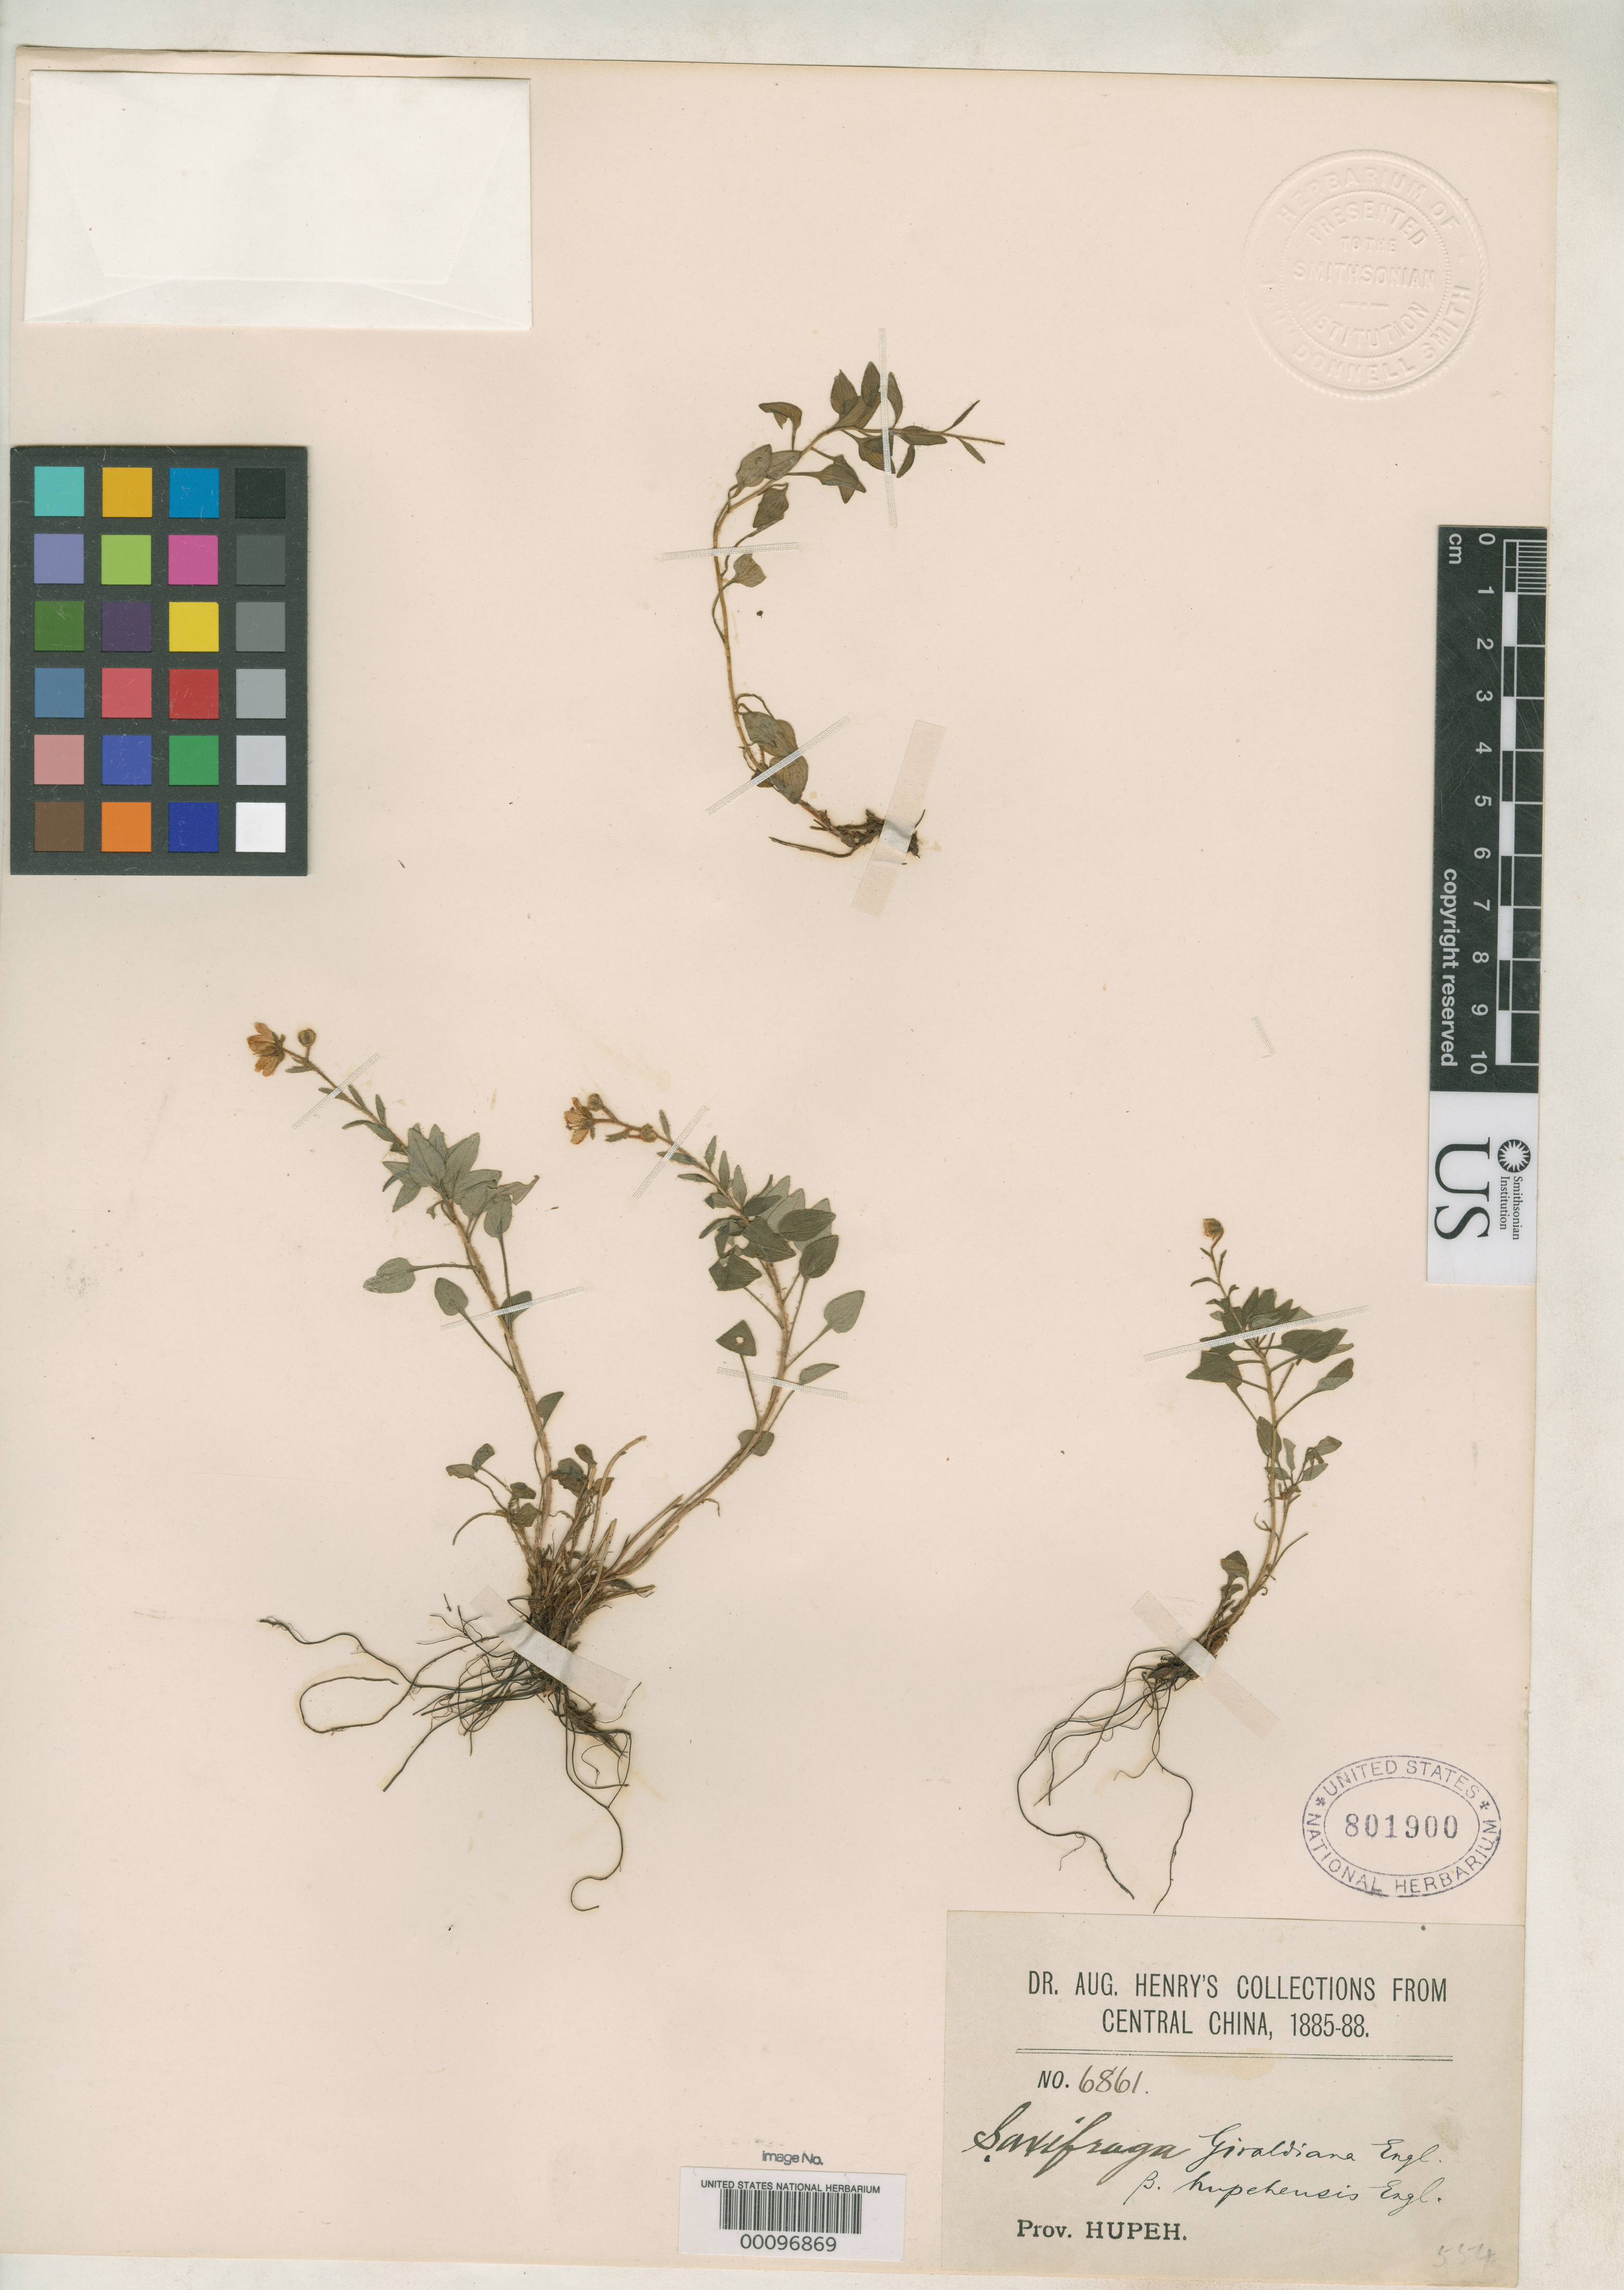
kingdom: Plantae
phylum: Tracheophyta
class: Magnoliopsida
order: Saxifragales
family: Saxifragaceae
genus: Saxifraga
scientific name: Saxifraga giraldiana var. hupehensis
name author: Engl. in Diels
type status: Type Fragment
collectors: A. Henry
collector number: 6861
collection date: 1885/1888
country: China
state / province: Hubei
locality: Central China. Prov. Hupeh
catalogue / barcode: US 801900